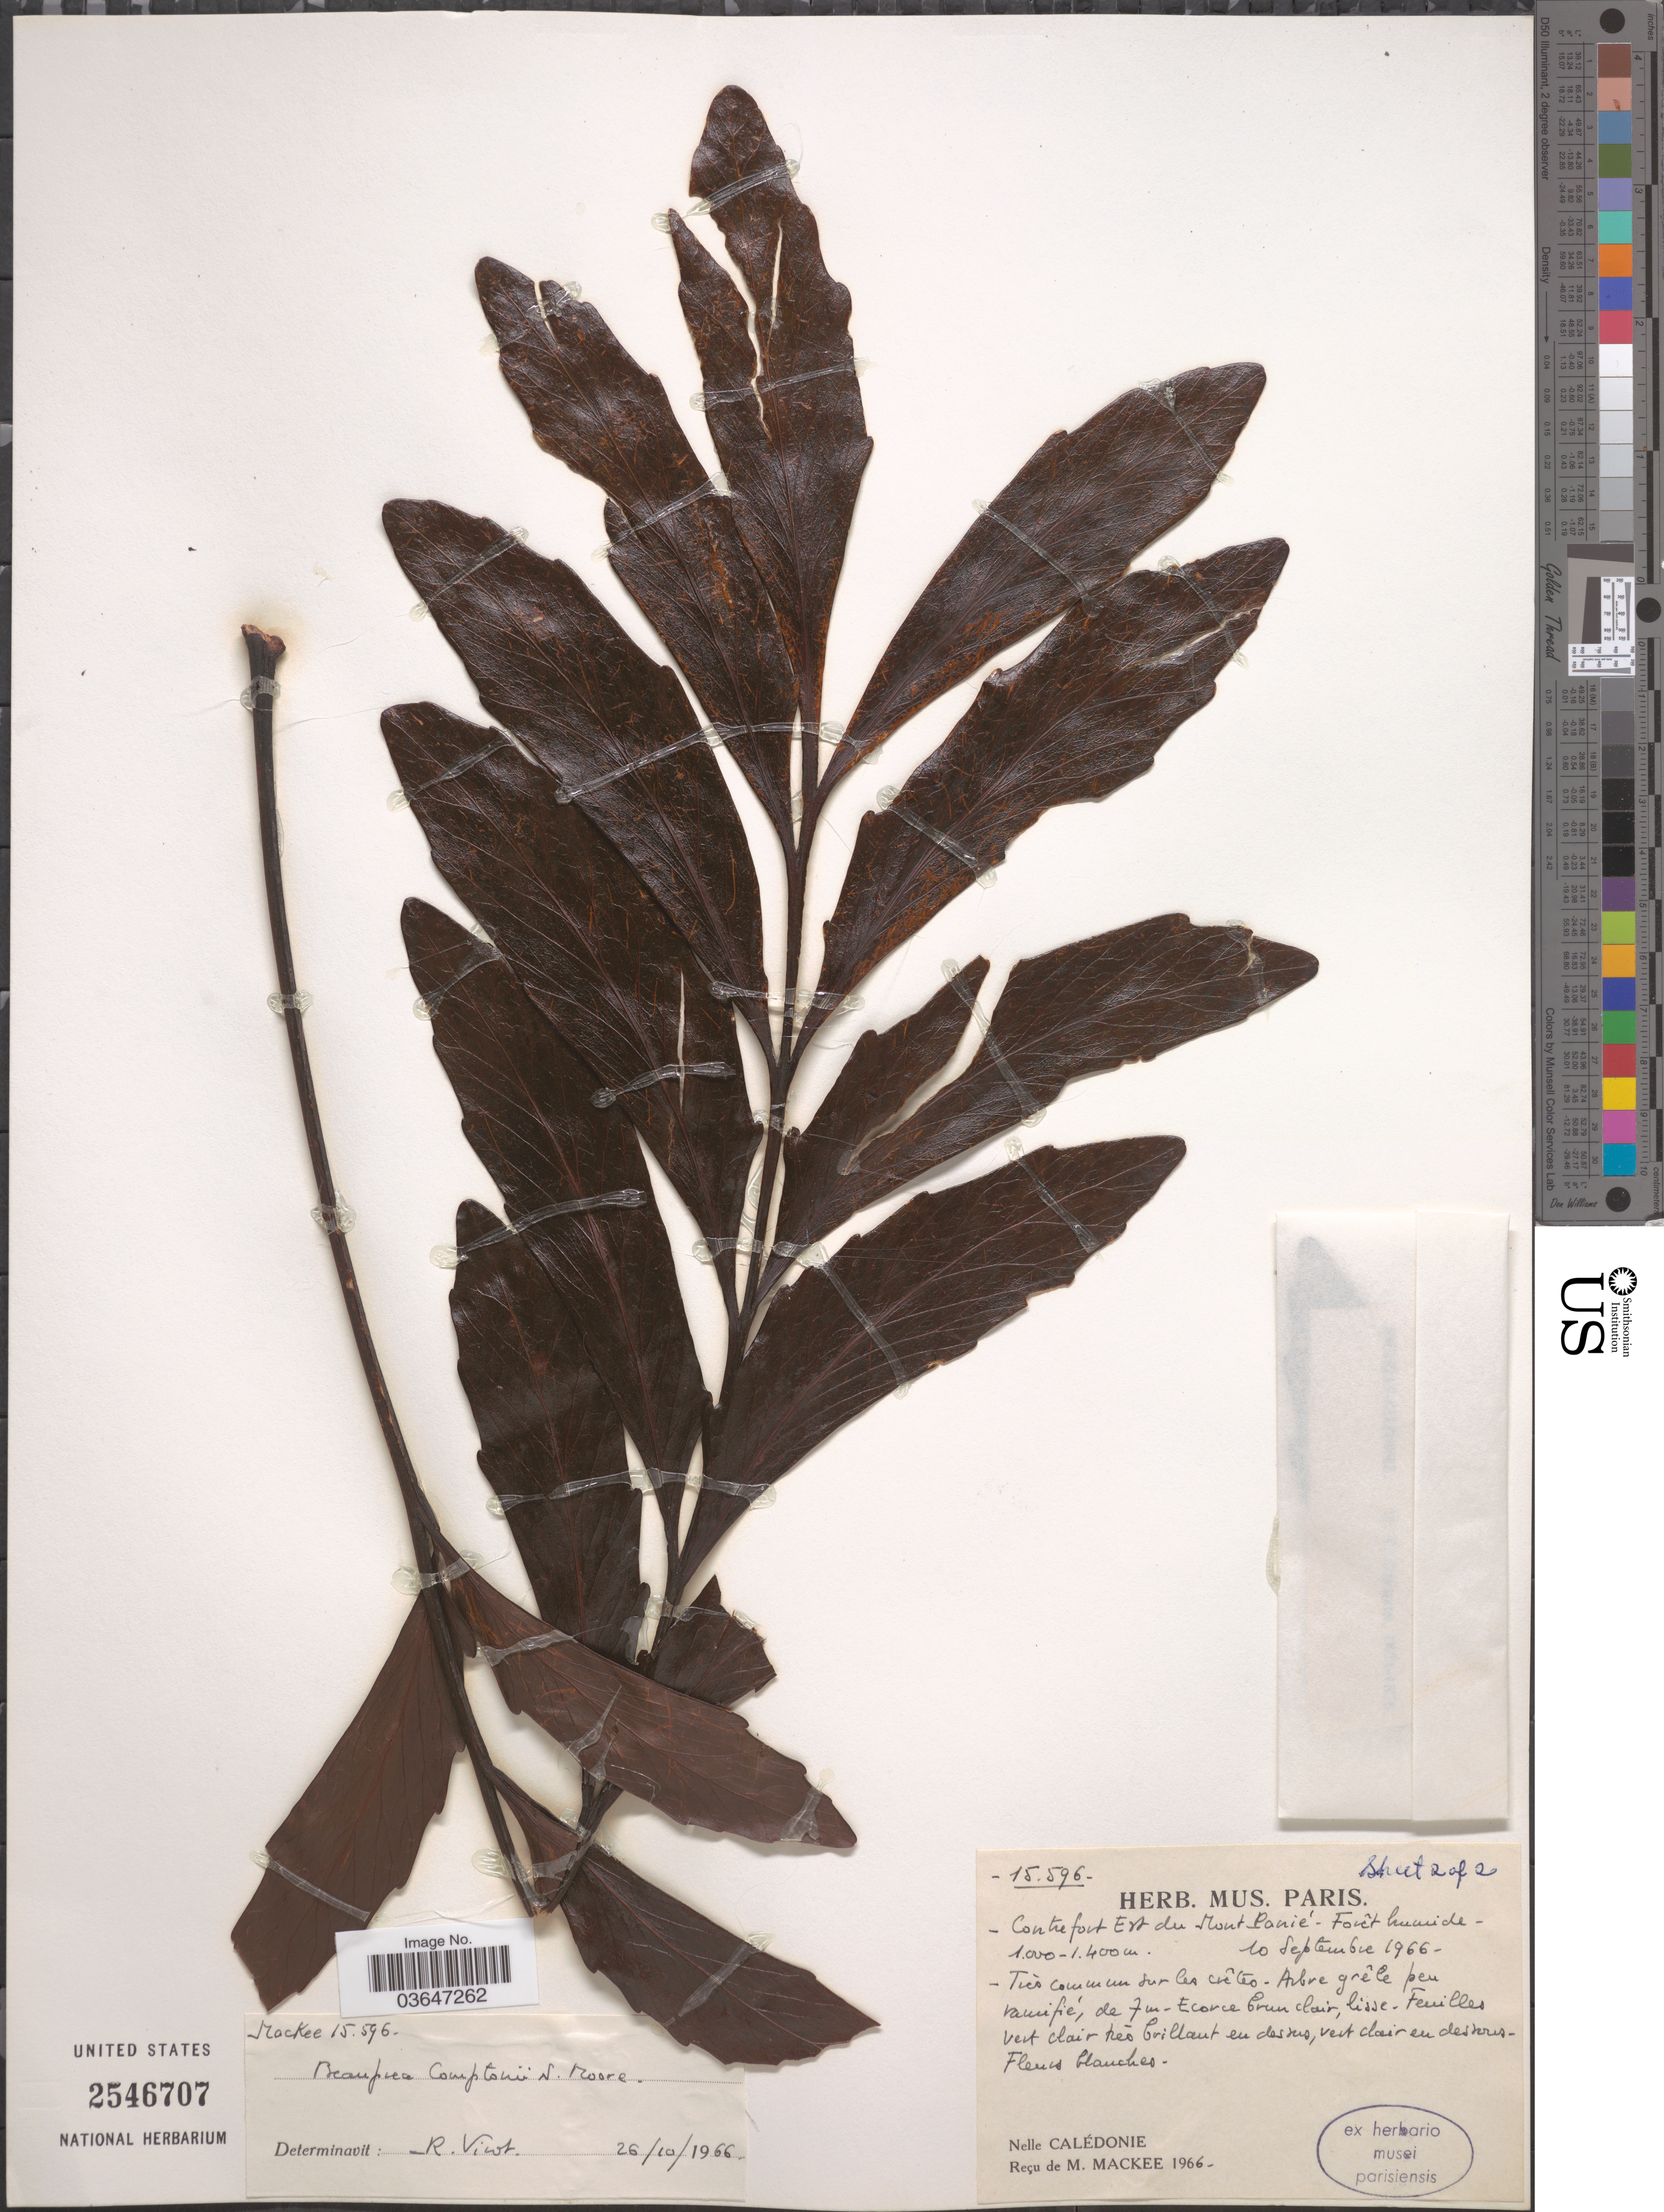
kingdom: Plantae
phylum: Tracheophyta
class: Magnoliopsida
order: Proteales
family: Proteaceae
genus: Beauprea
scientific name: Beauprea comptonii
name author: S. Moore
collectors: M. Mackee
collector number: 15596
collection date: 1966-09-10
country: New Caledonia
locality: Contrefort Est du Mont Panié.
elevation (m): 1000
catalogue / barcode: US 2546707